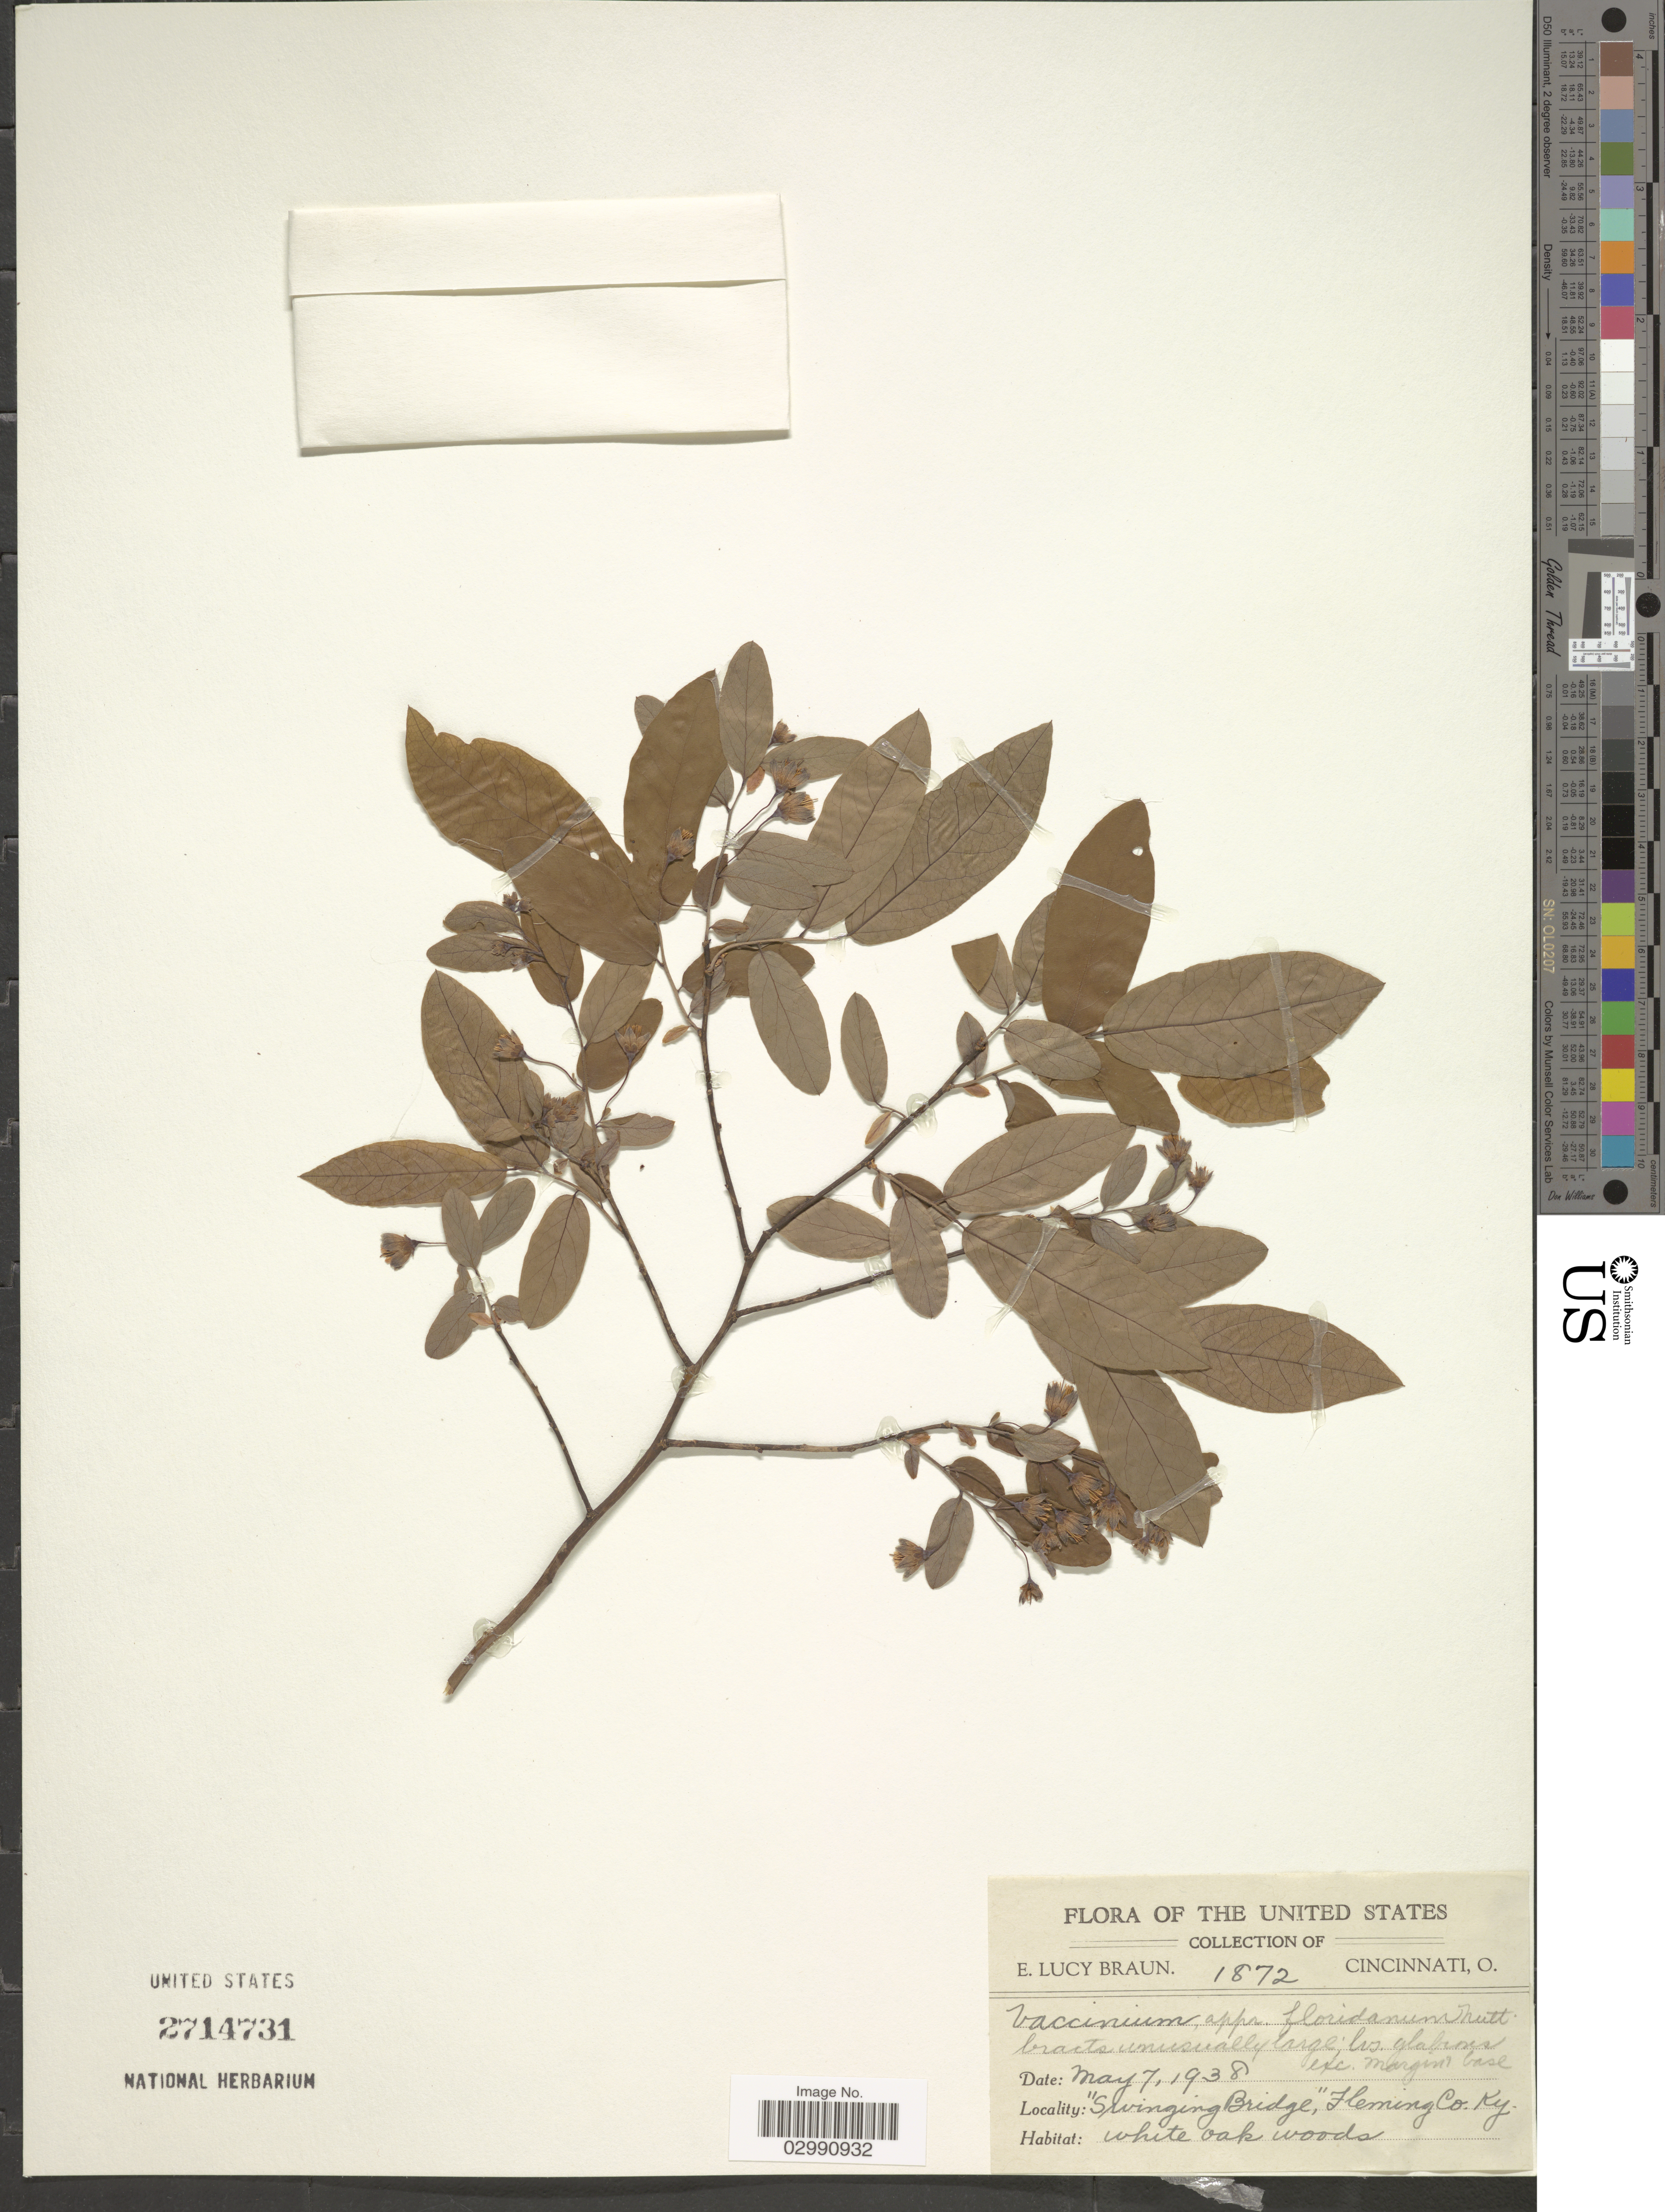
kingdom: Plantae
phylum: Tracheophyta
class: Magnoliopsida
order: Ericales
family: Ericaceae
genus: Vaccinium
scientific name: Vaccinium sp.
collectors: E. L. Braun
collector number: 1872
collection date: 1938-05-07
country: United States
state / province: Kentucky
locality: Swinging Bridge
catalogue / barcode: US 2714731